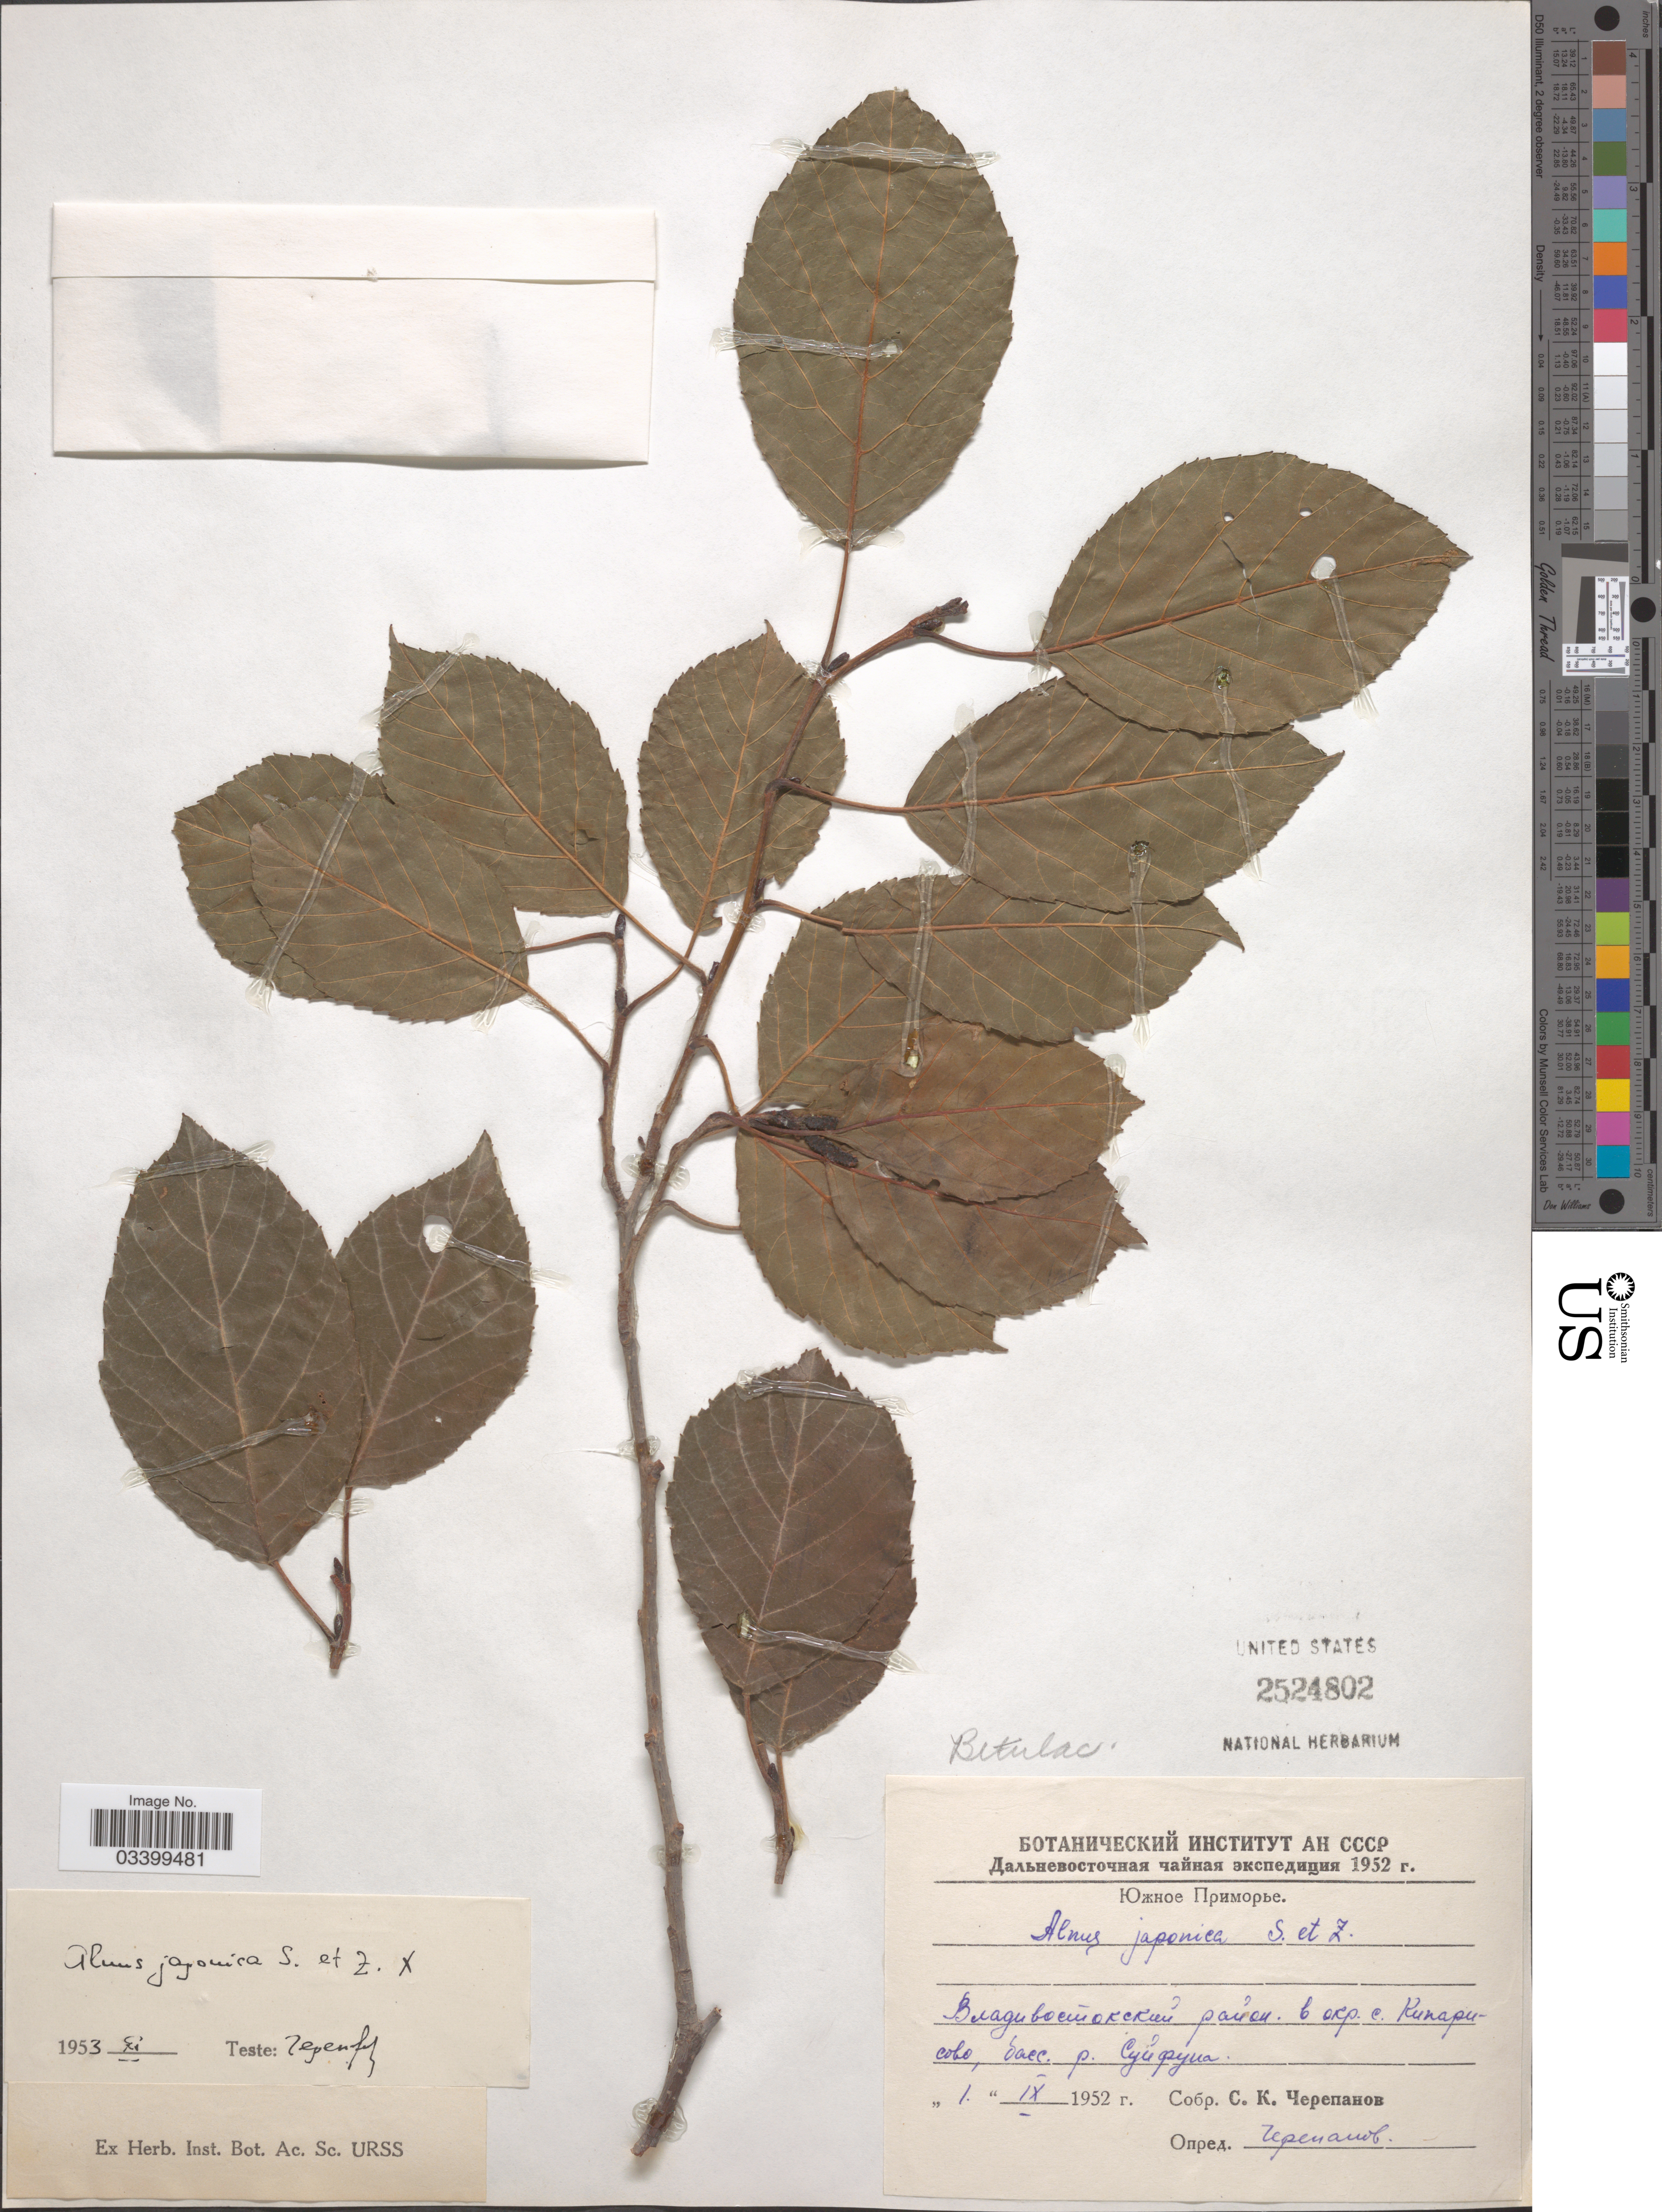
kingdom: Plantae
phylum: Tracheophyta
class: Magnoliopsida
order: Fagales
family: Betulaceae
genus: Alnus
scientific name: Alnus japonica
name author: (Thunb.) Steud.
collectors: S. Cherepanov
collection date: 1952-09-01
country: Russian Federation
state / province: Primorsky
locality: ity of Kiparisovo, basin of River Suifen.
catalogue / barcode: US 2524802